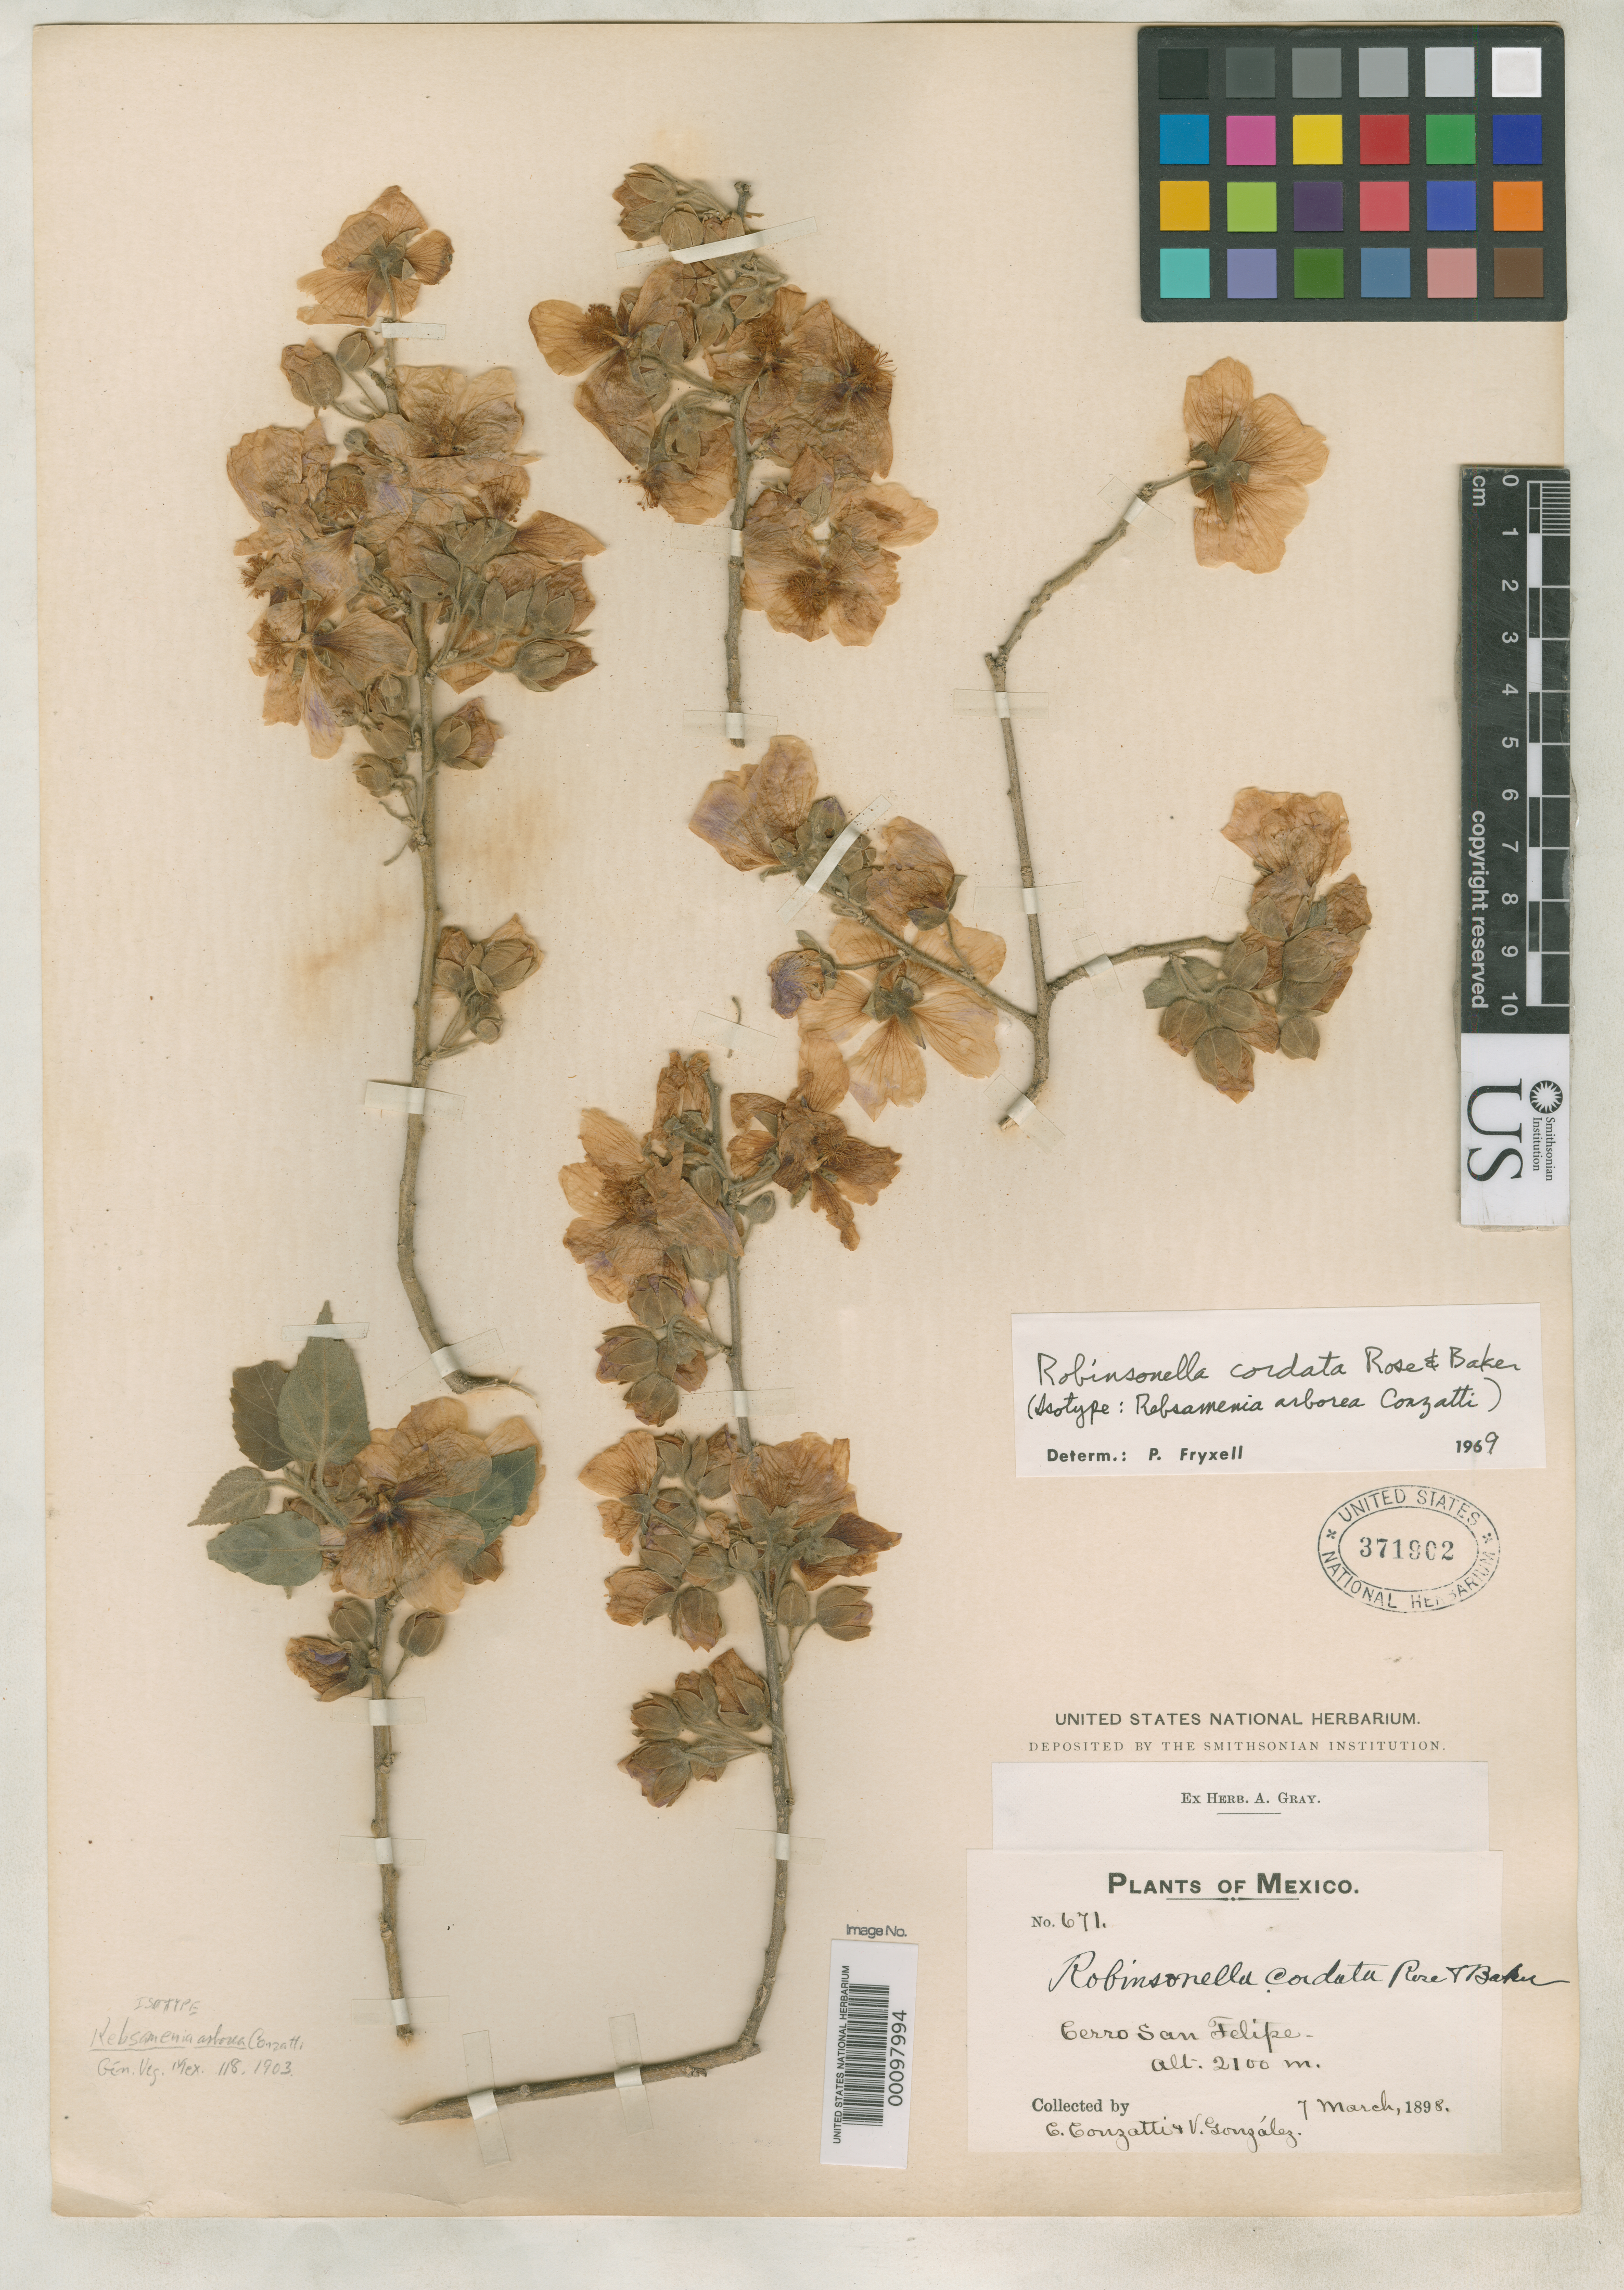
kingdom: Plantae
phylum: Tracheophyta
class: Magnoliopsida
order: Malvales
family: Malvaceae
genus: Rebsamenia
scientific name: Rebsamenia arborea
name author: Conz.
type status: Isolectotype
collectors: C. Conzatti & V. Gonzalez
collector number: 671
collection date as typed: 07 Mar 1898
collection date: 1898-03-07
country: Mexico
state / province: Oaxaca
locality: Cerro de San Felipe del Agua.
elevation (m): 2000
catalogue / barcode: US 371902